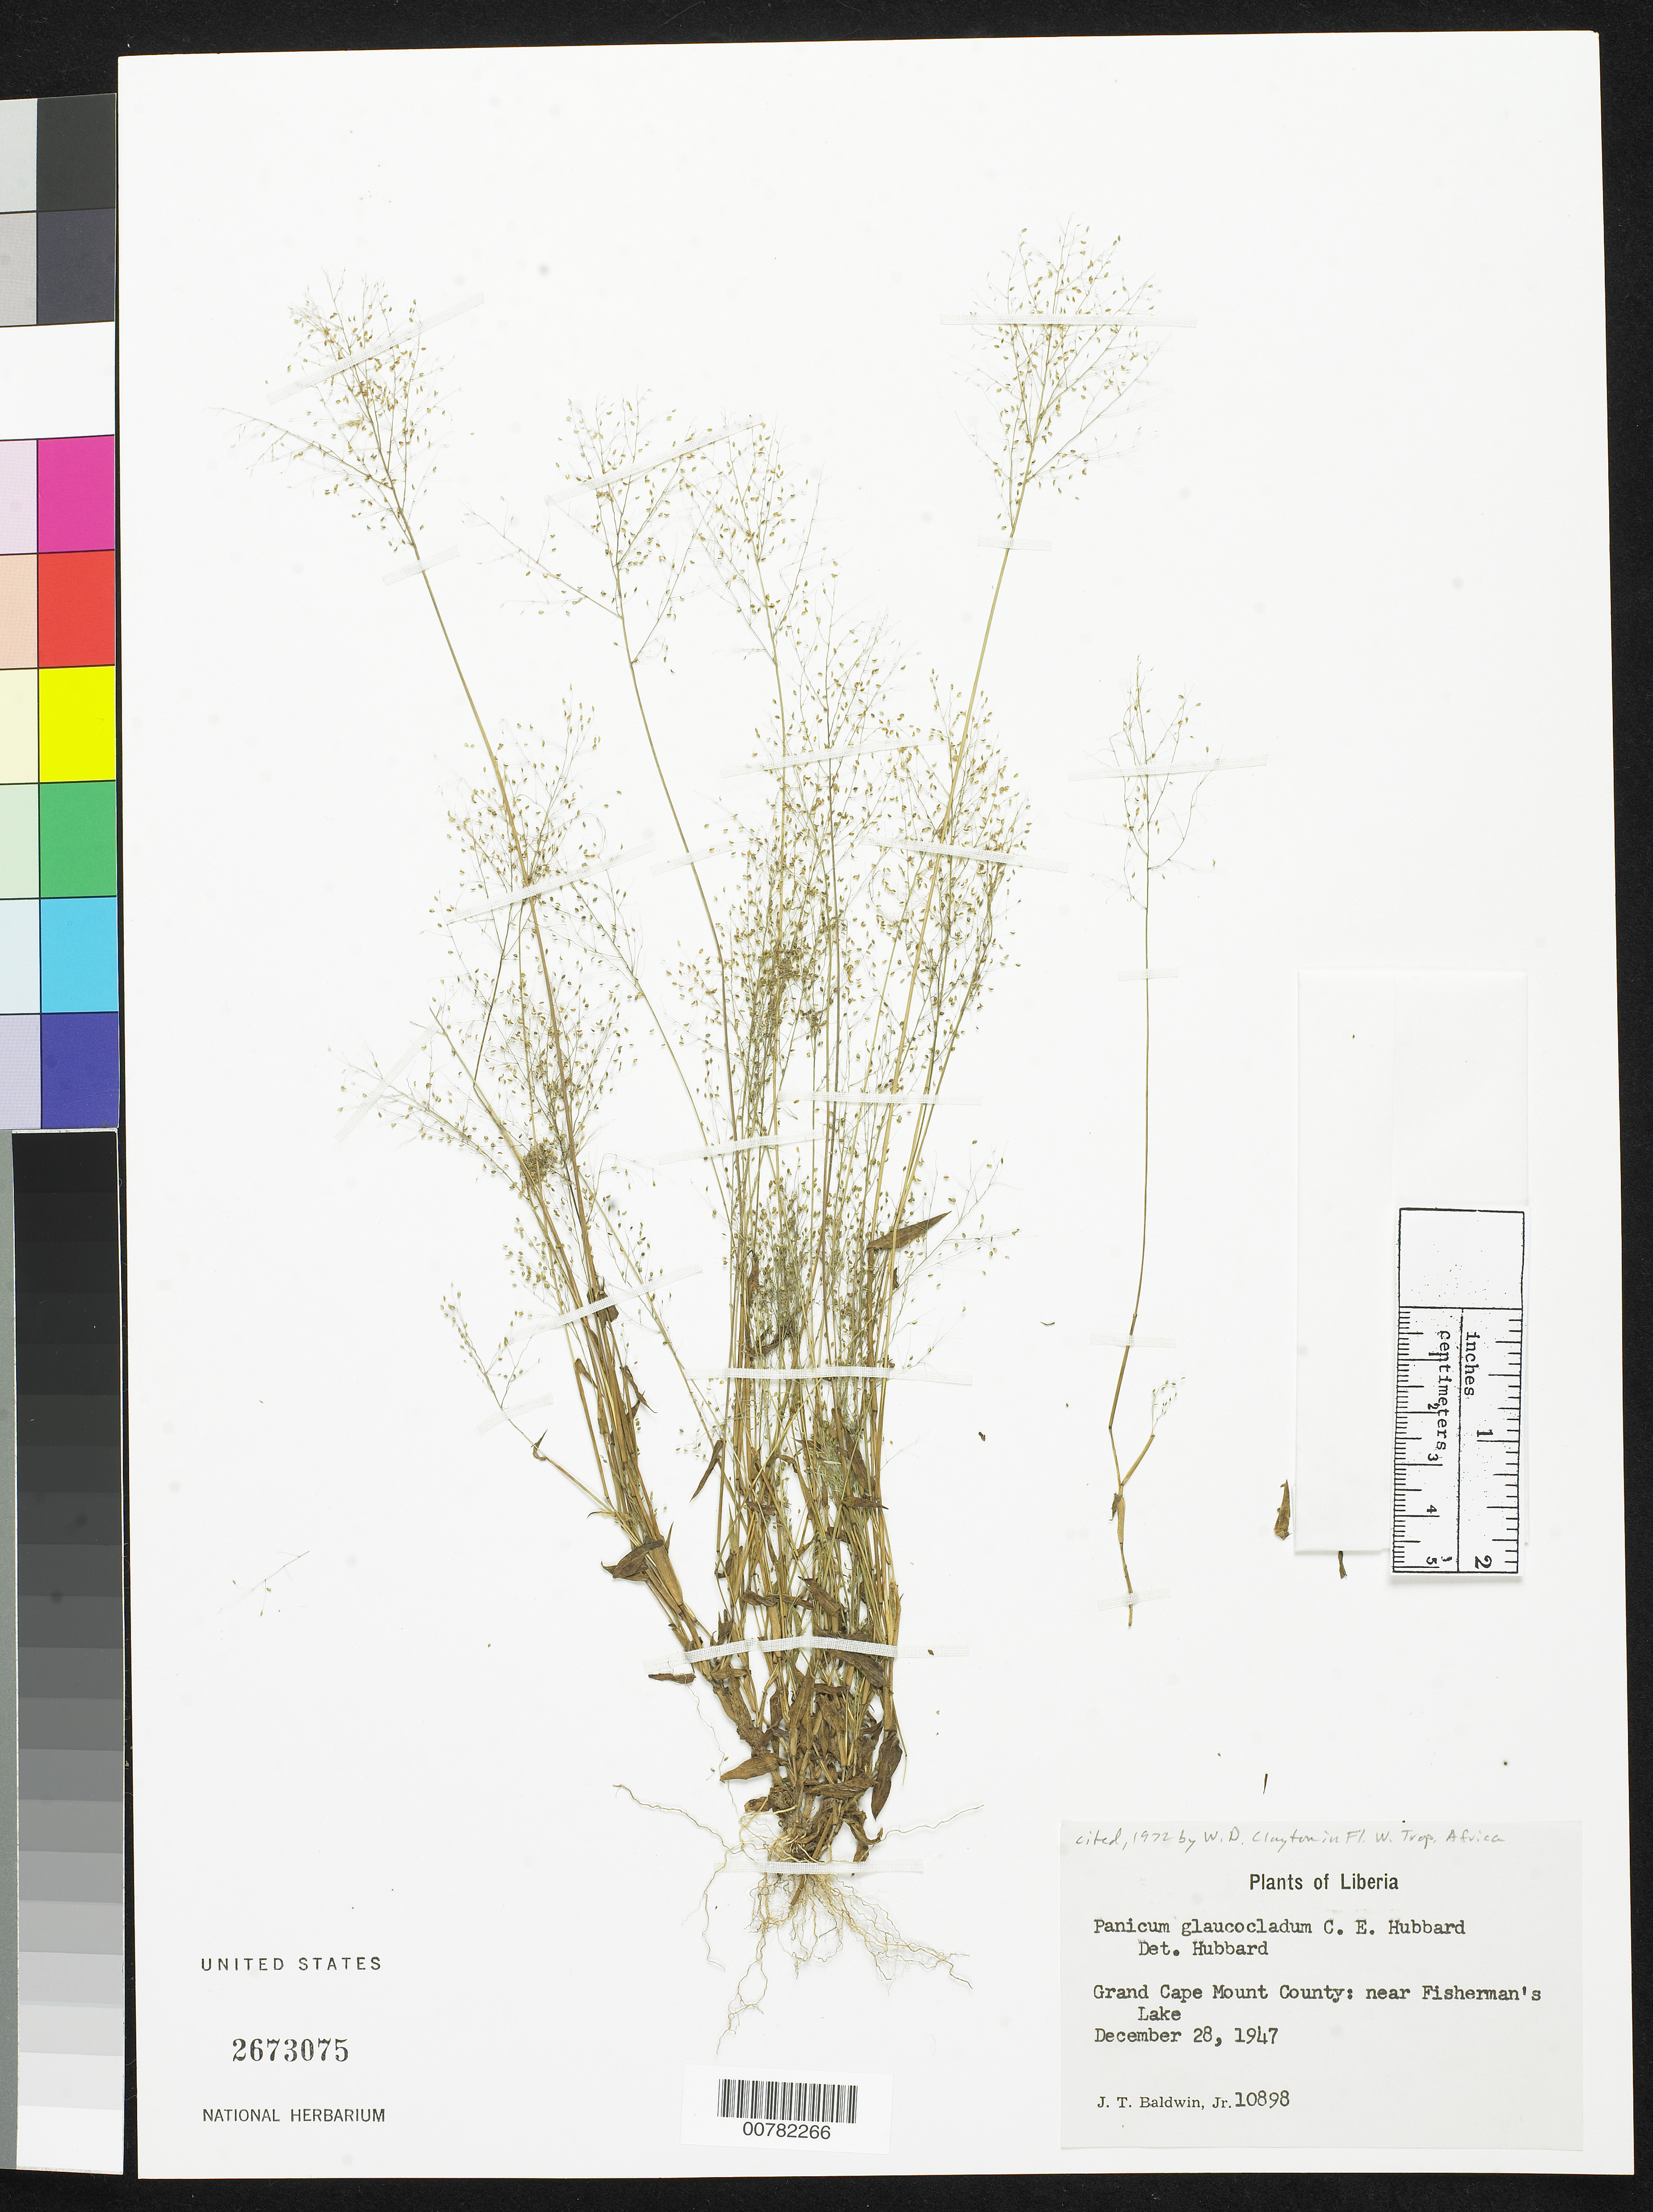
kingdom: Plantae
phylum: Tracheophyta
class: Liliopsida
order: Poales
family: Poaceae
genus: Panicum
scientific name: Panicum glaucocladum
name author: C.E. Hubb.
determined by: Hubbard, C. E.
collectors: J. T. Baldwin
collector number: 10898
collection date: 1947-12-28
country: Liberia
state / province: Grand Cape Mount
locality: near Fisherman's Lake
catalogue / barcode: US 2673075